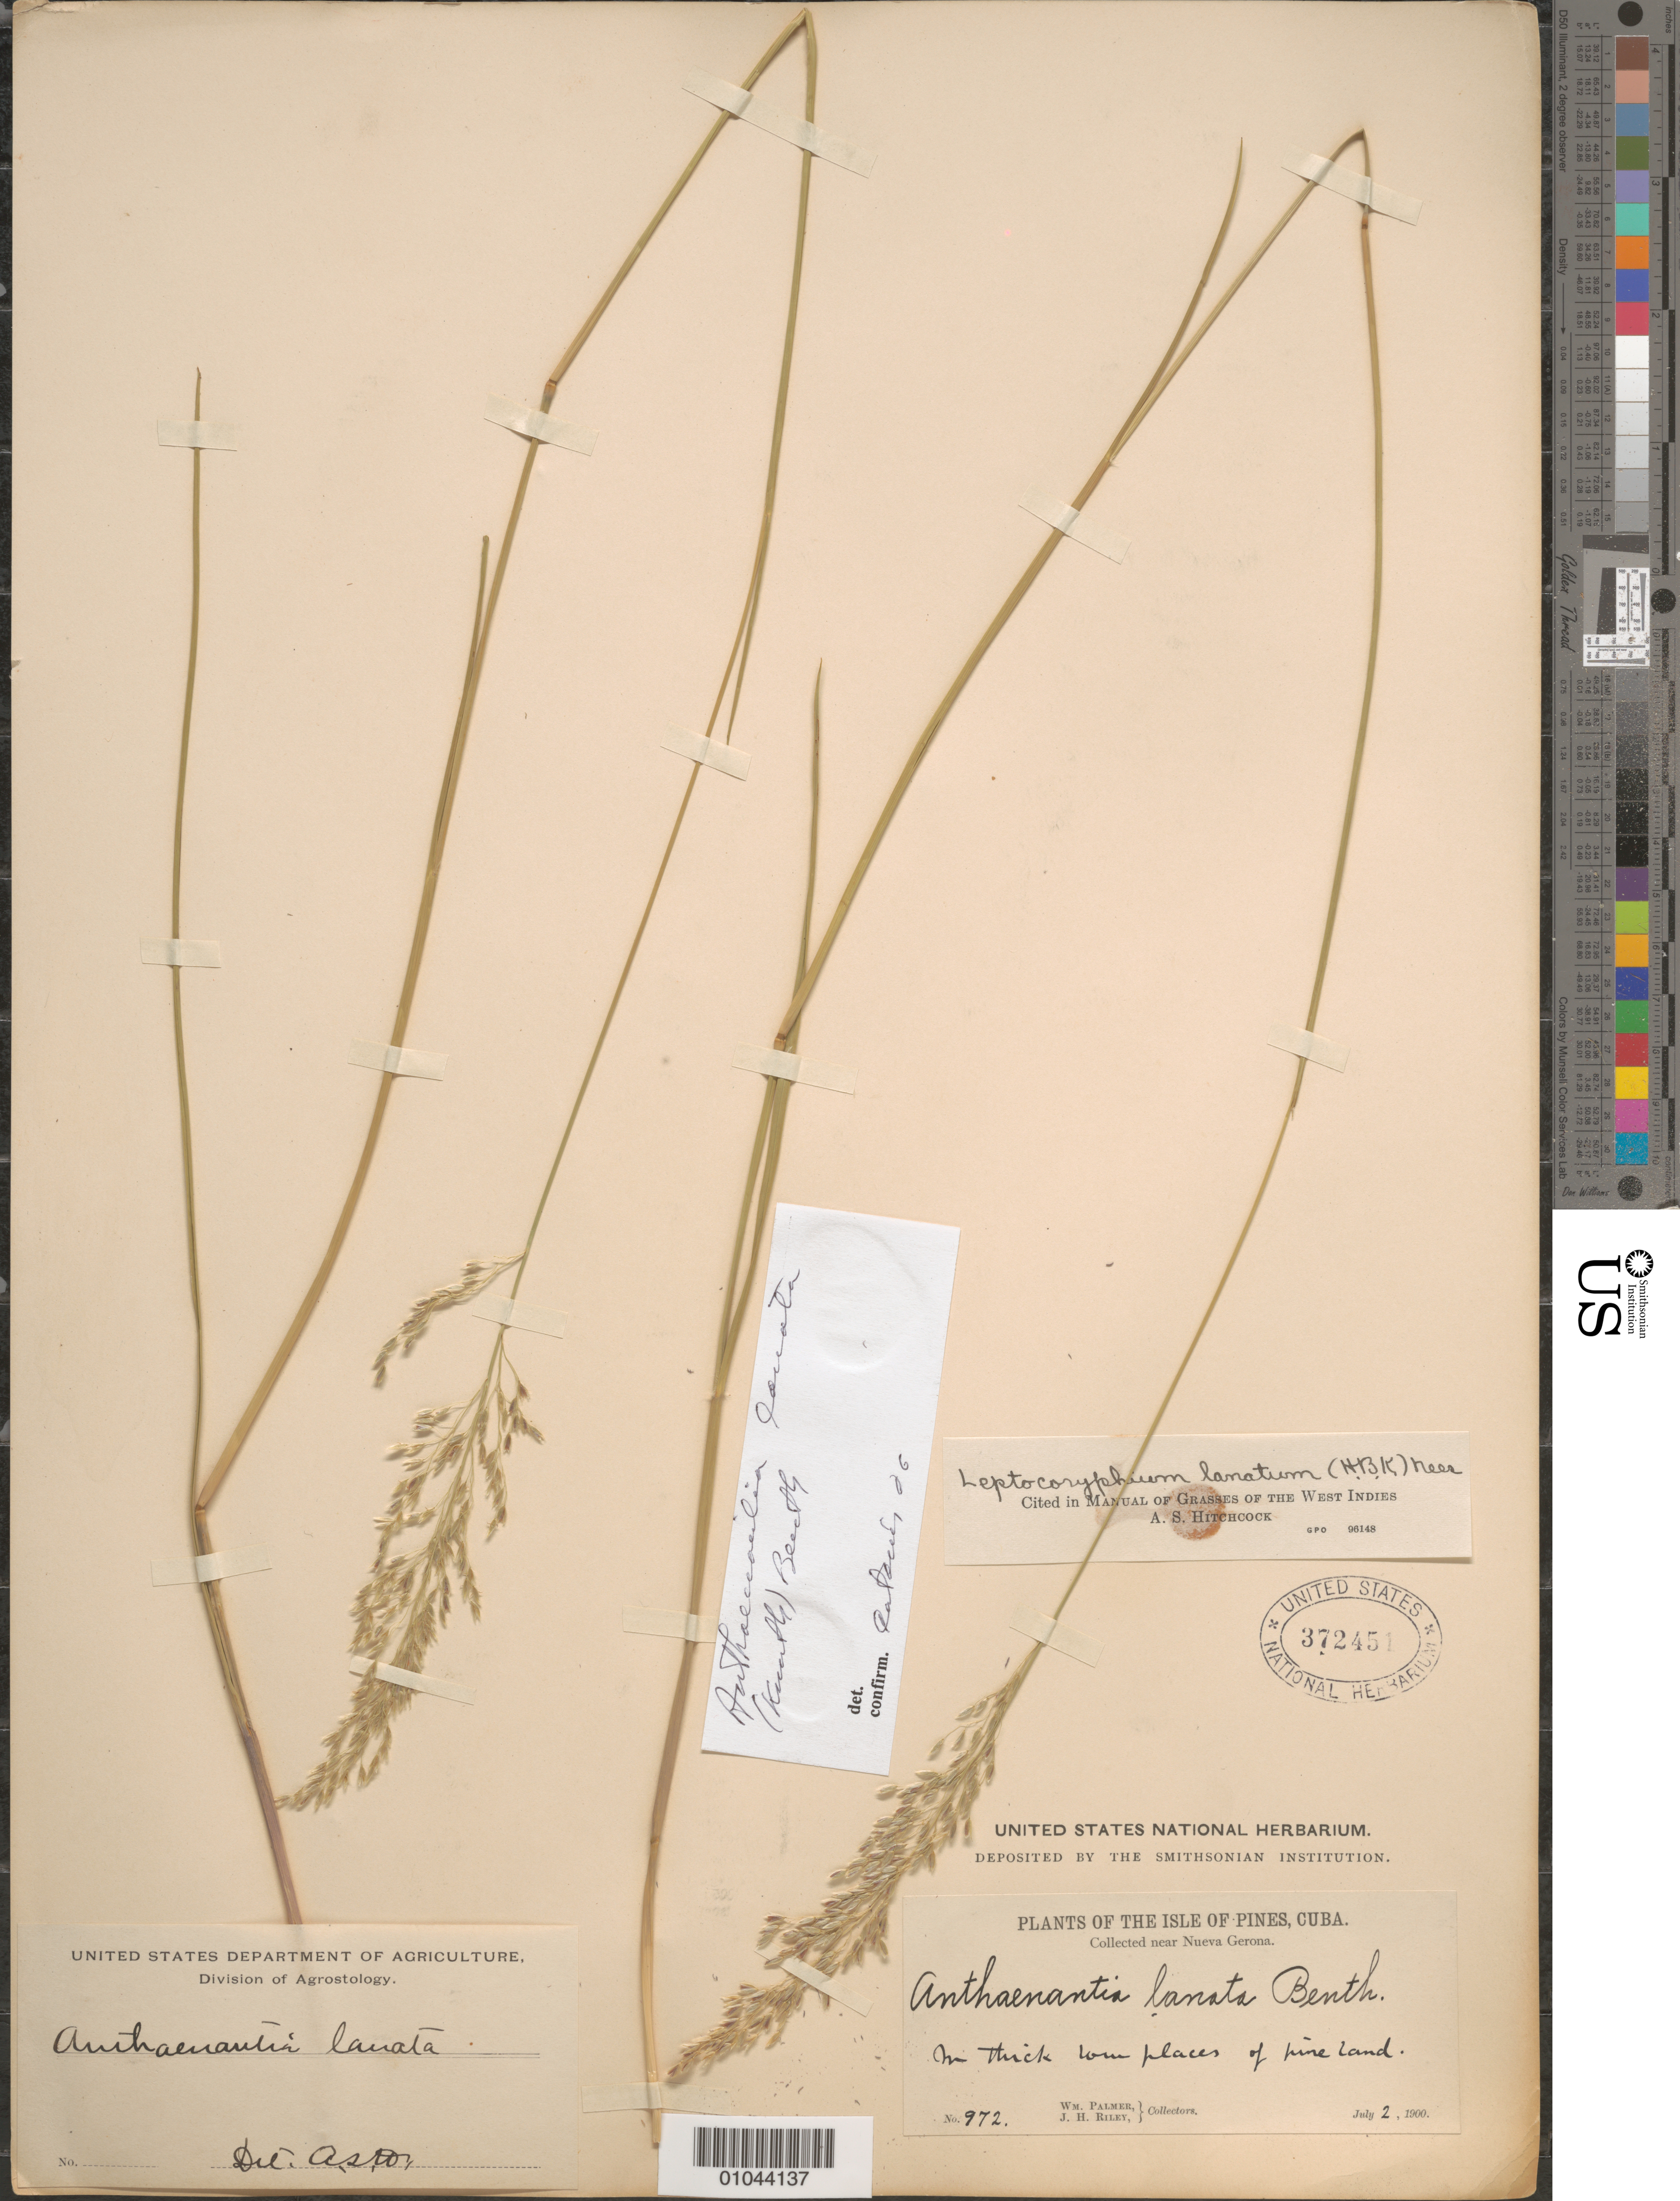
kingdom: Plantae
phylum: Tracheophyta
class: Liliopsida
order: Poales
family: Poaceae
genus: Leptocoryphium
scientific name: Leptocoryphium lanatum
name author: (Kunth) Nees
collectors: W. Palmer & J. H. Riley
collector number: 972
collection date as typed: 02 Jul 1900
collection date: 1900-07-02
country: Cuba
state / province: Isla de la Juventud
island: Isla de la Juventud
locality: [Isle of Pines], Near Nueva Gerona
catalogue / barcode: US 372451